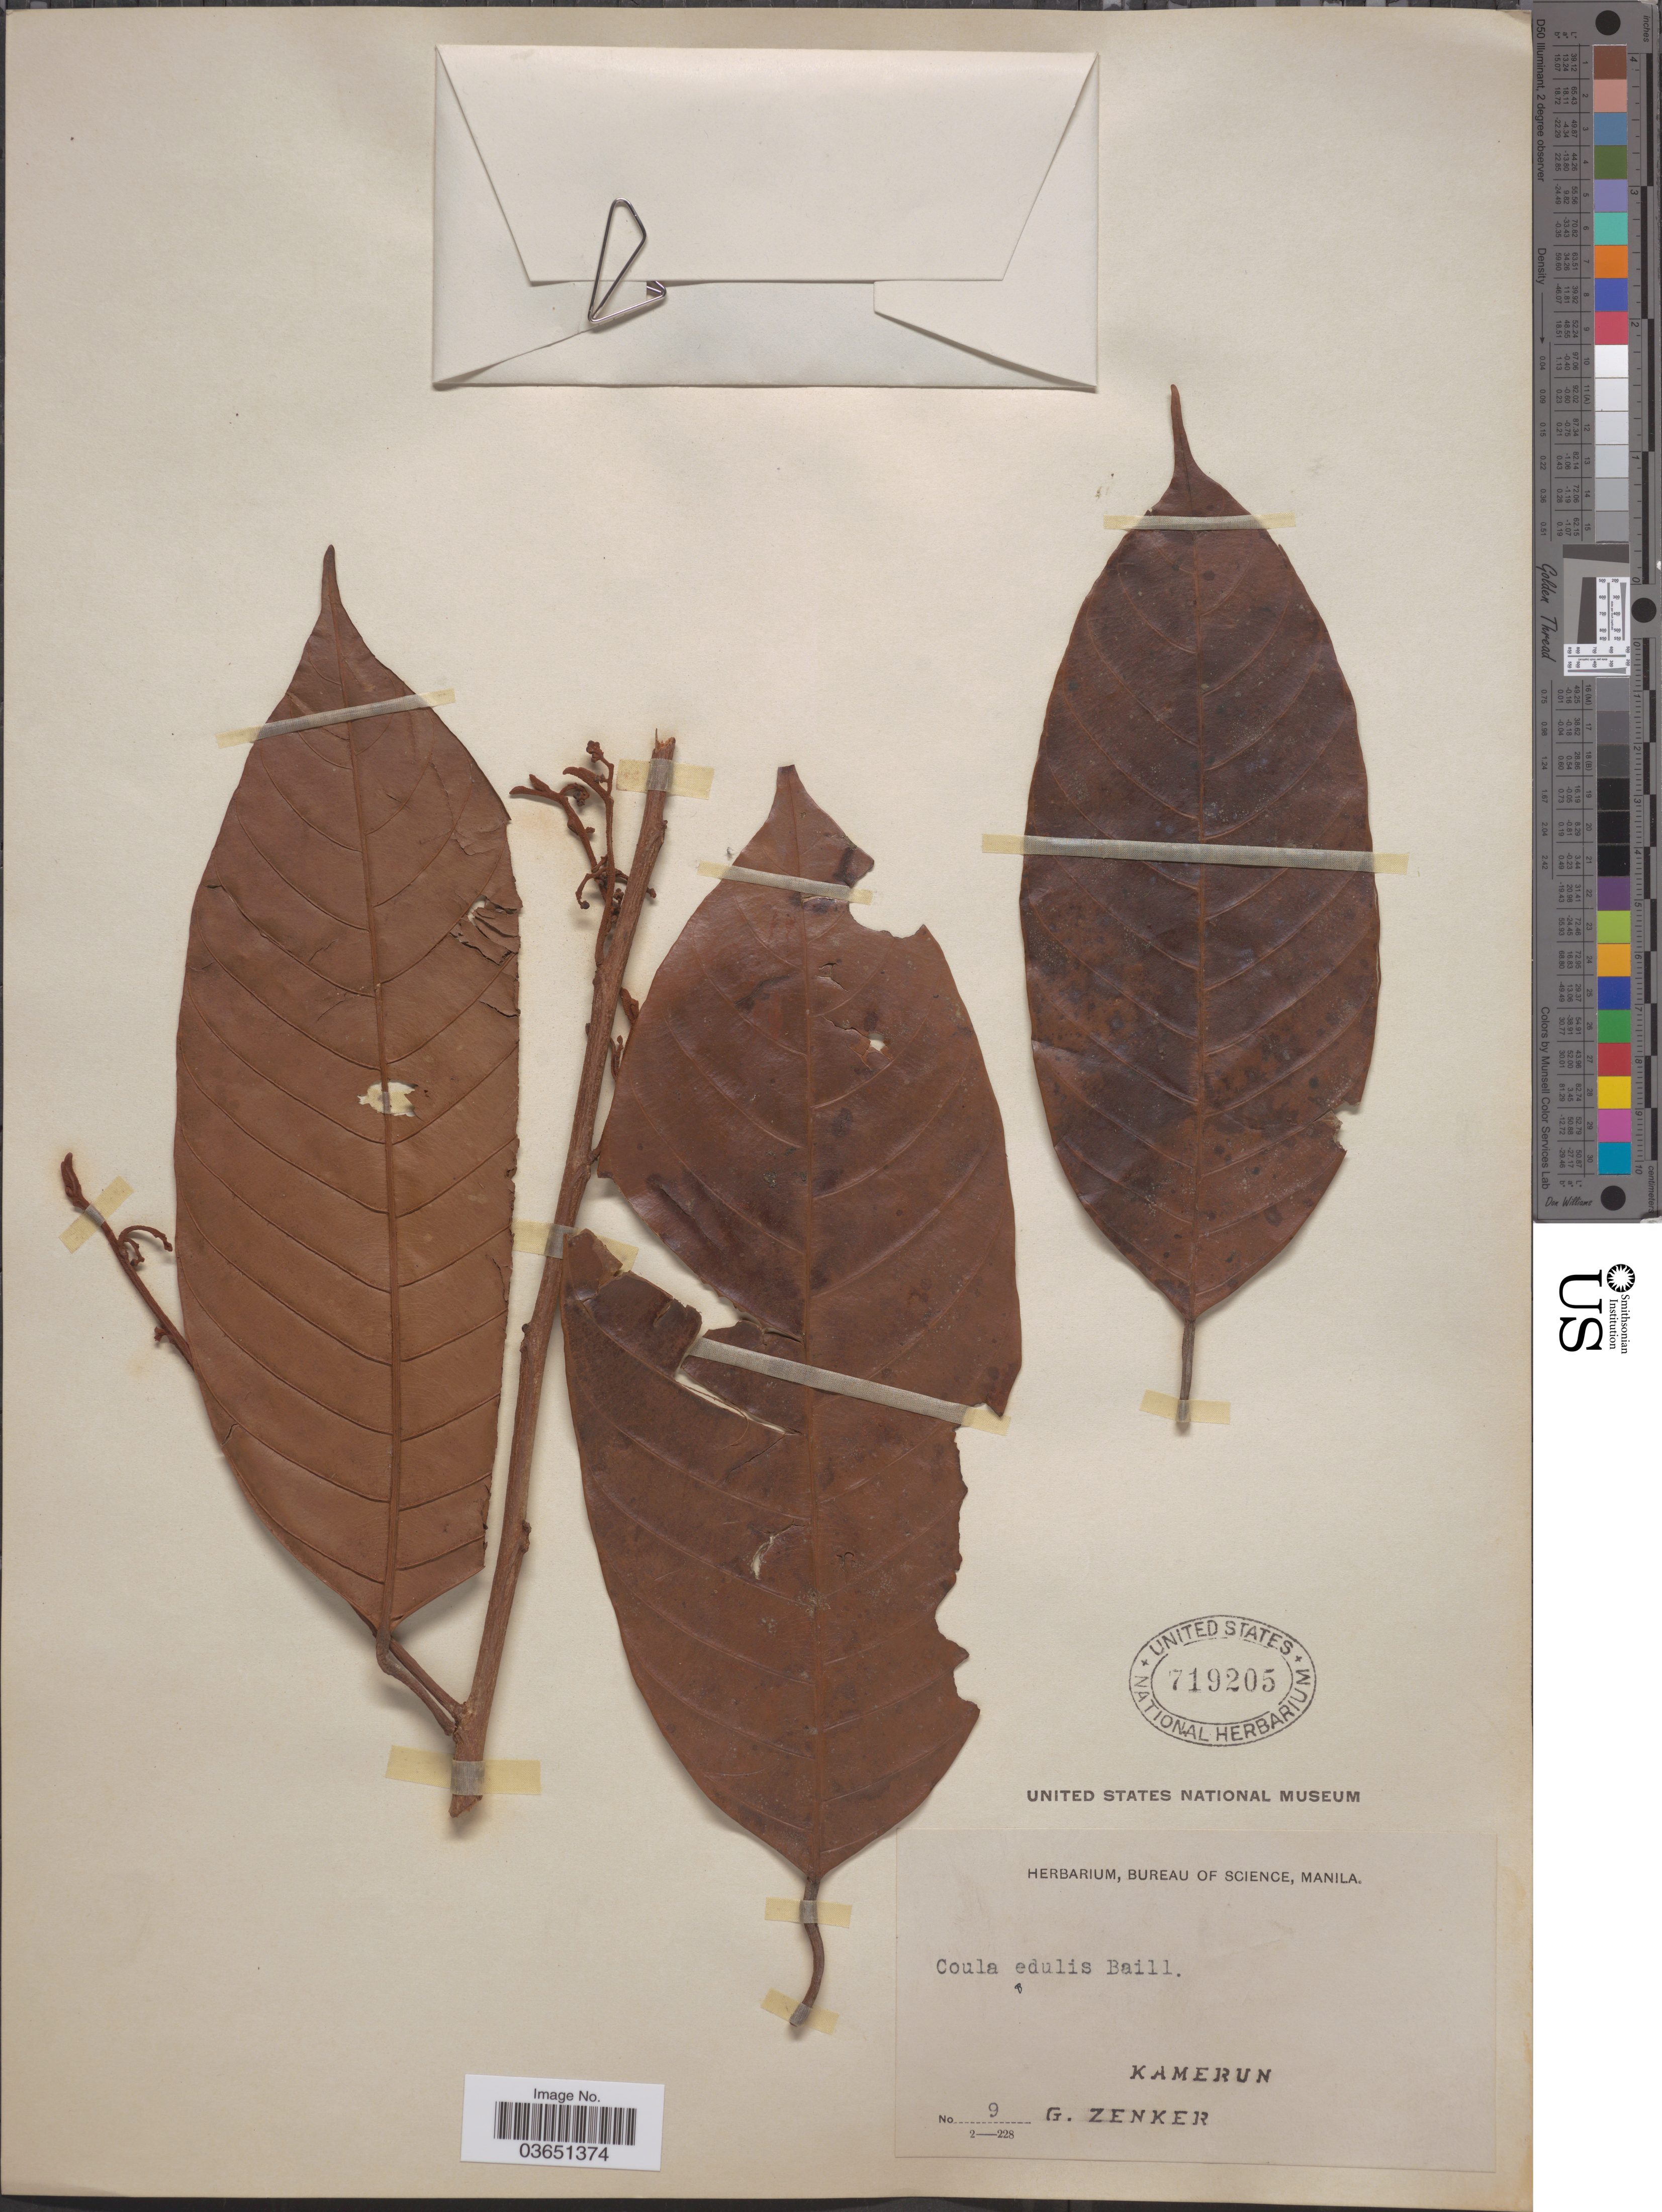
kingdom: Plantae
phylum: Tracheophyta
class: Magnoliopsida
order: Santalales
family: Coulaceae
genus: Coula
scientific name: Coula edulis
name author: Baill.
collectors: G. A. Zenker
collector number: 9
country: Cameroon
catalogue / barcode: US 719205